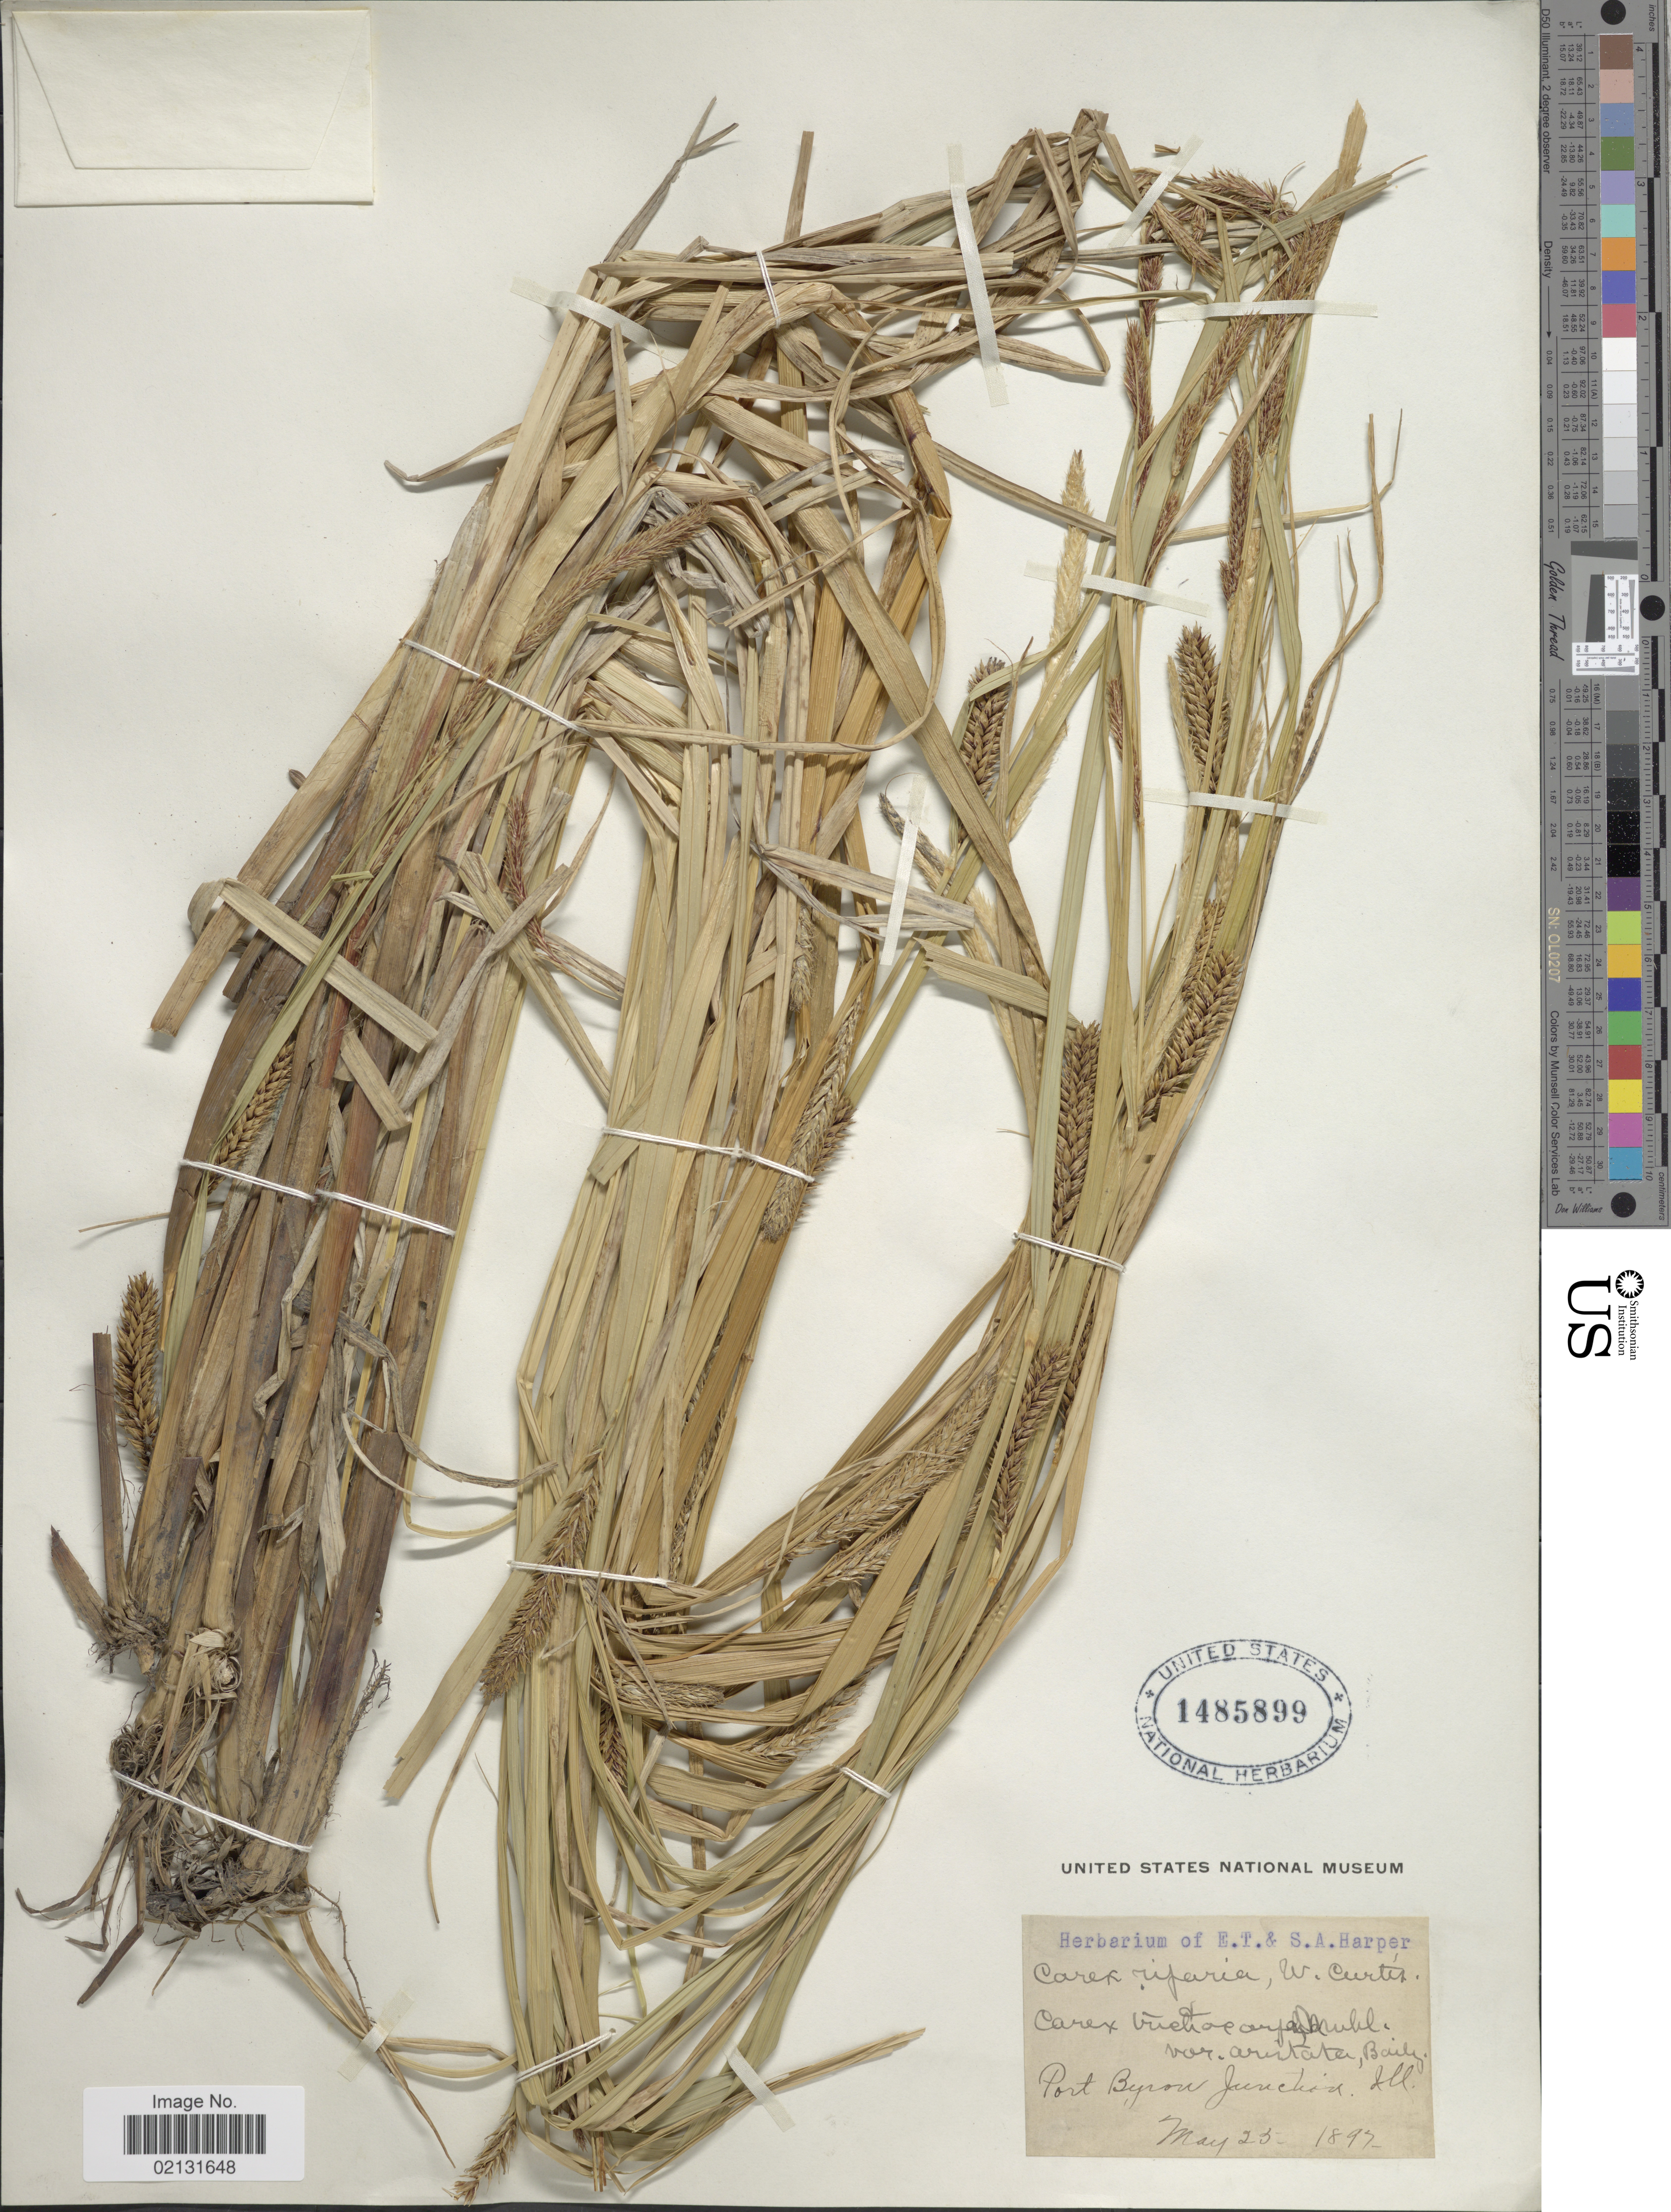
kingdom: Plantae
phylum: Tracheophyta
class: Liliopsida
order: Poales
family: Cyperaceae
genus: Carex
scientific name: Carex riparia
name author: Curtis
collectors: ex herb. E. T. & S. A. Harper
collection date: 1897-05-23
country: United States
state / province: Illinois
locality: Port Byron Junction.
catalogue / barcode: US 1485899